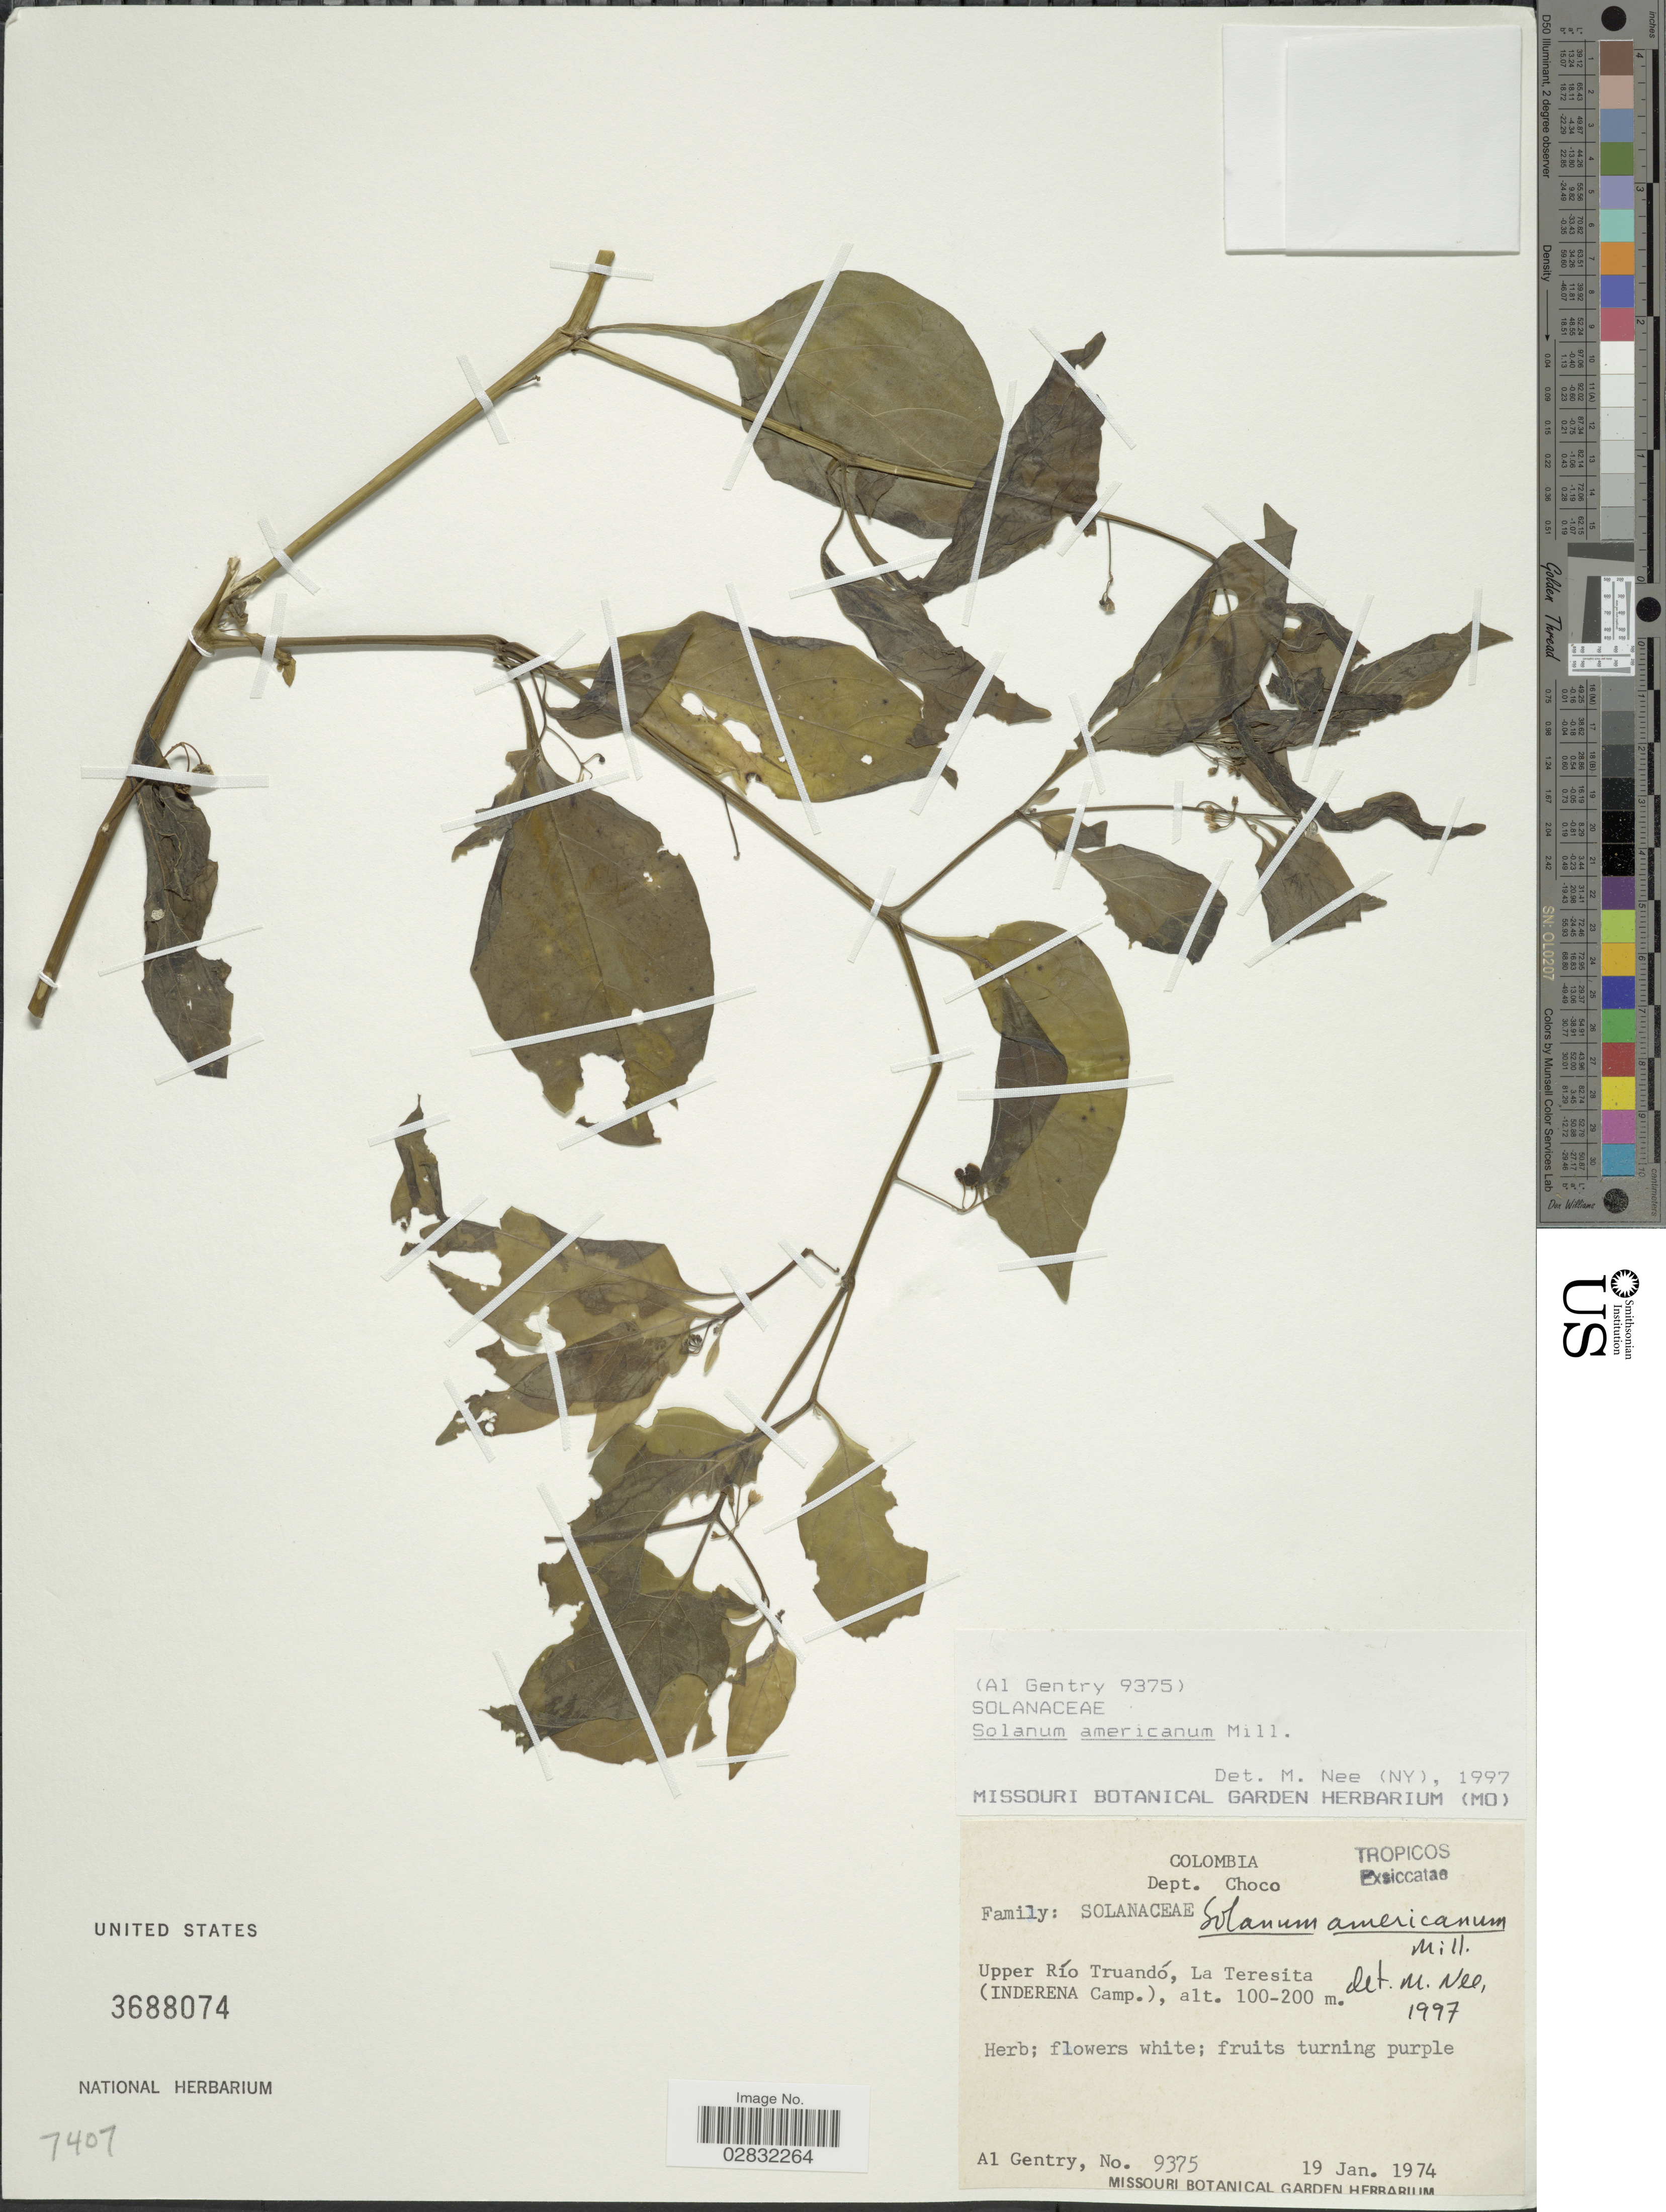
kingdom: Plantae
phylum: Tracheophyta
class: Magnoliopsida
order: Solanales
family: Solanaceae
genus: Solanum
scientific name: Solanum americanum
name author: Mill.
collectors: A. H. Gentry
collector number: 9375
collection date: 1974-01-19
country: Colombia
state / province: Chocó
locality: Dept. Choco, Upper Río Truandó, La Teresita (Inderena Camp.).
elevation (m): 100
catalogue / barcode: US 3688074